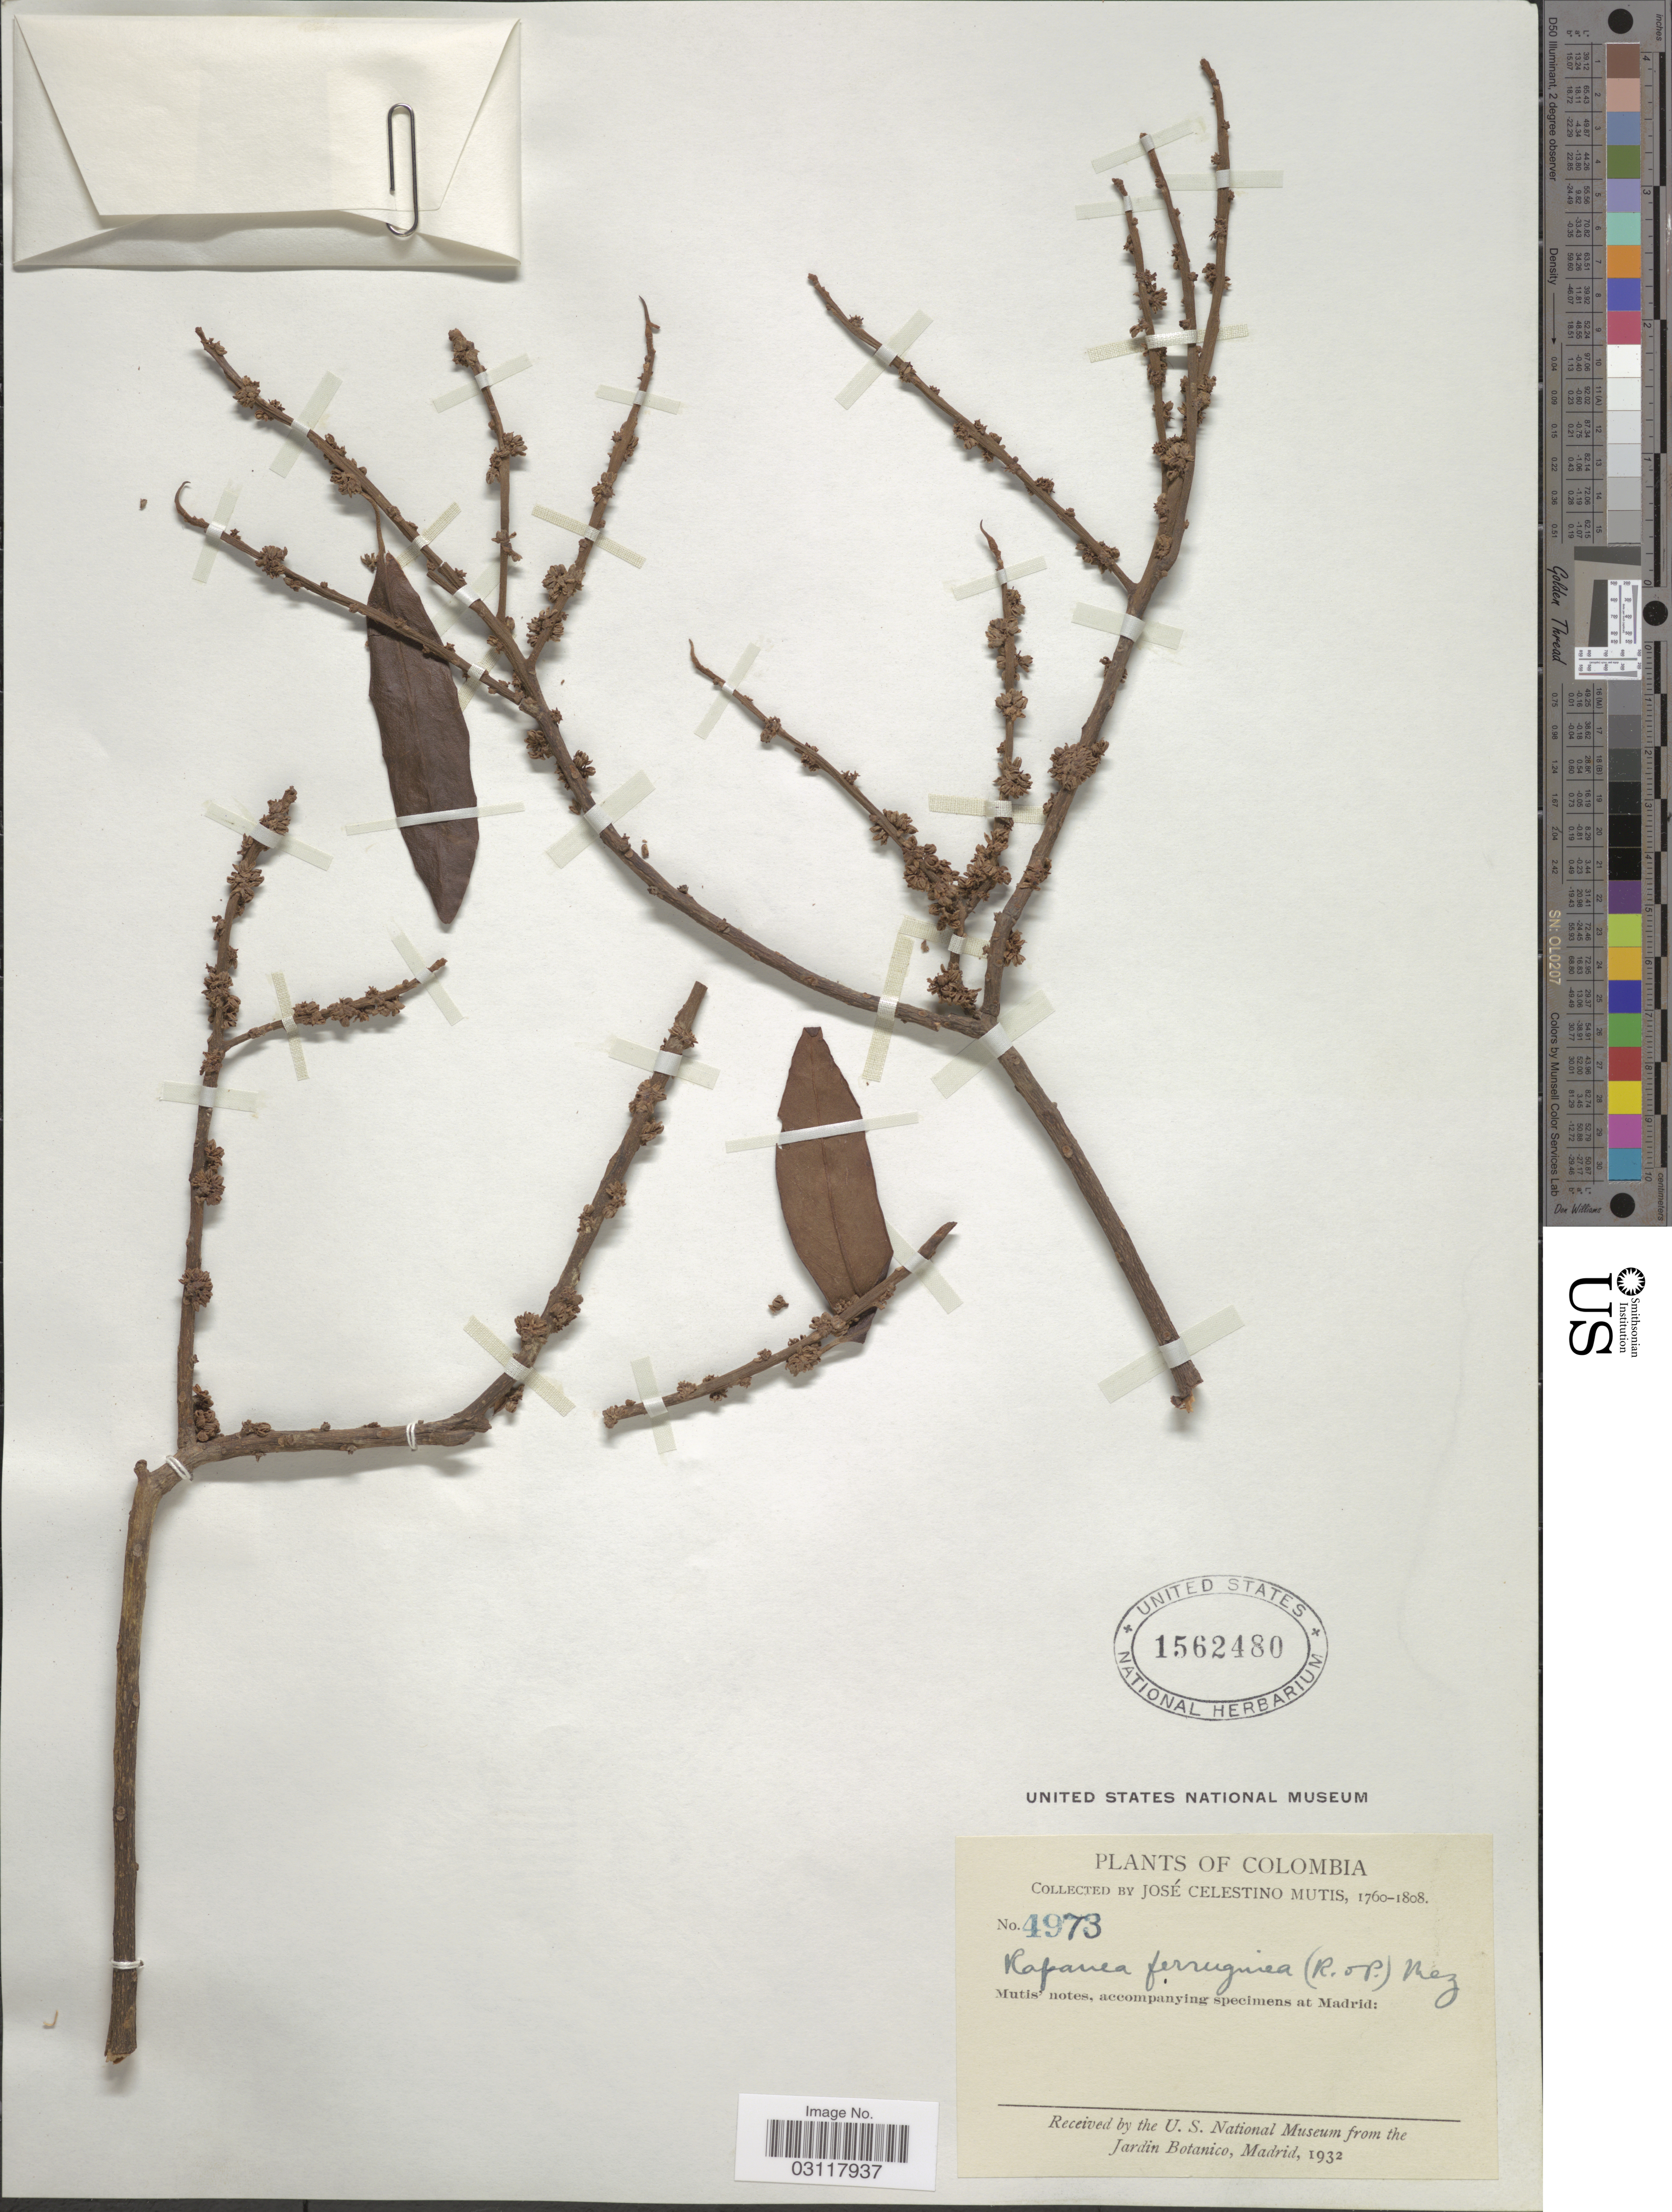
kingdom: Plantae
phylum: Tracheophyta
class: Magnoliopsida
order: Ericales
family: Primulaceae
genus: Rapanea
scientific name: Rapanea ferruginea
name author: (Ruiz & Pav.) Mez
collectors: J. C. B. Mutis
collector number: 4973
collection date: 1760/1808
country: Colombia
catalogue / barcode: US 1562480